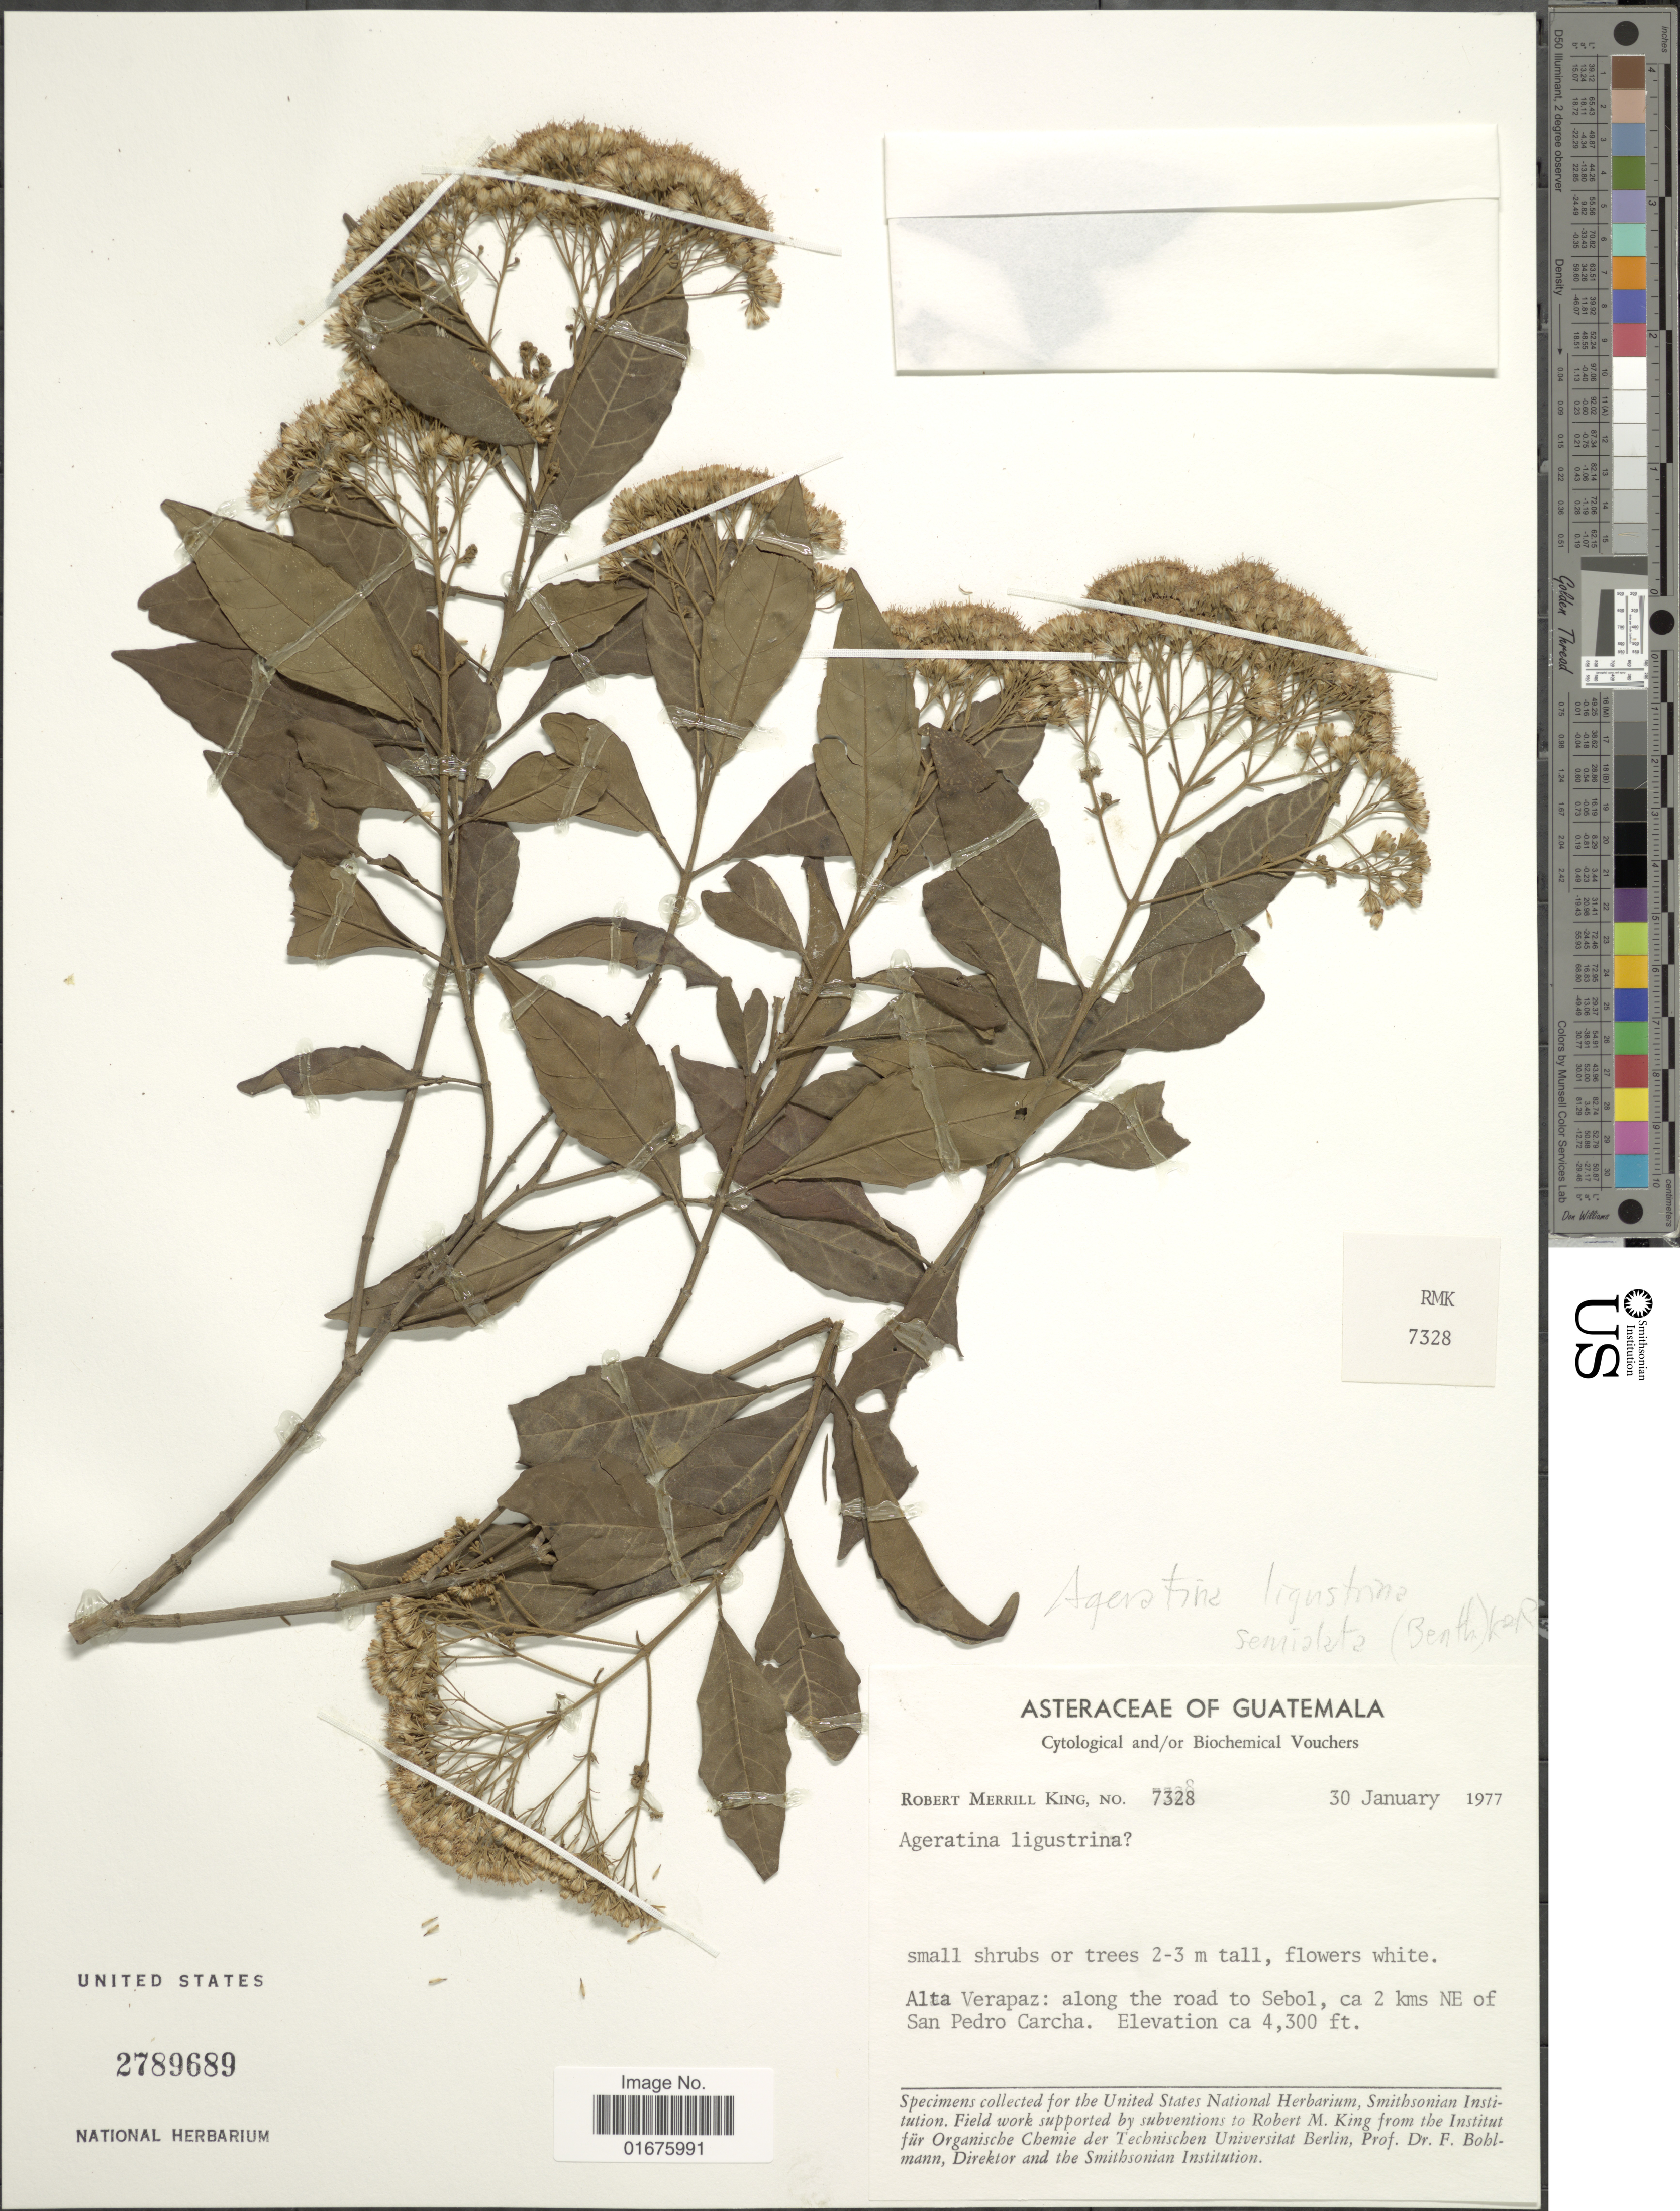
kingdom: Plantae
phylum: Tracheophyta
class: Magnoliopsida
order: Asterales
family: Asteraceae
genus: Ageratina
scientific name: Ageratina ligustrina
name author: (DC.) R.M. King & H. Rob.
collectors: R. M. King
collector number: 7328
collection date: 1977-01-30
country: Guatemala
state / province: Alta Verapaz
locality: Along the road to Sebol, ca 2 kms NE of San Pedro Carcha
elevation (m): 1311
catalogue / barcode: US 2789689